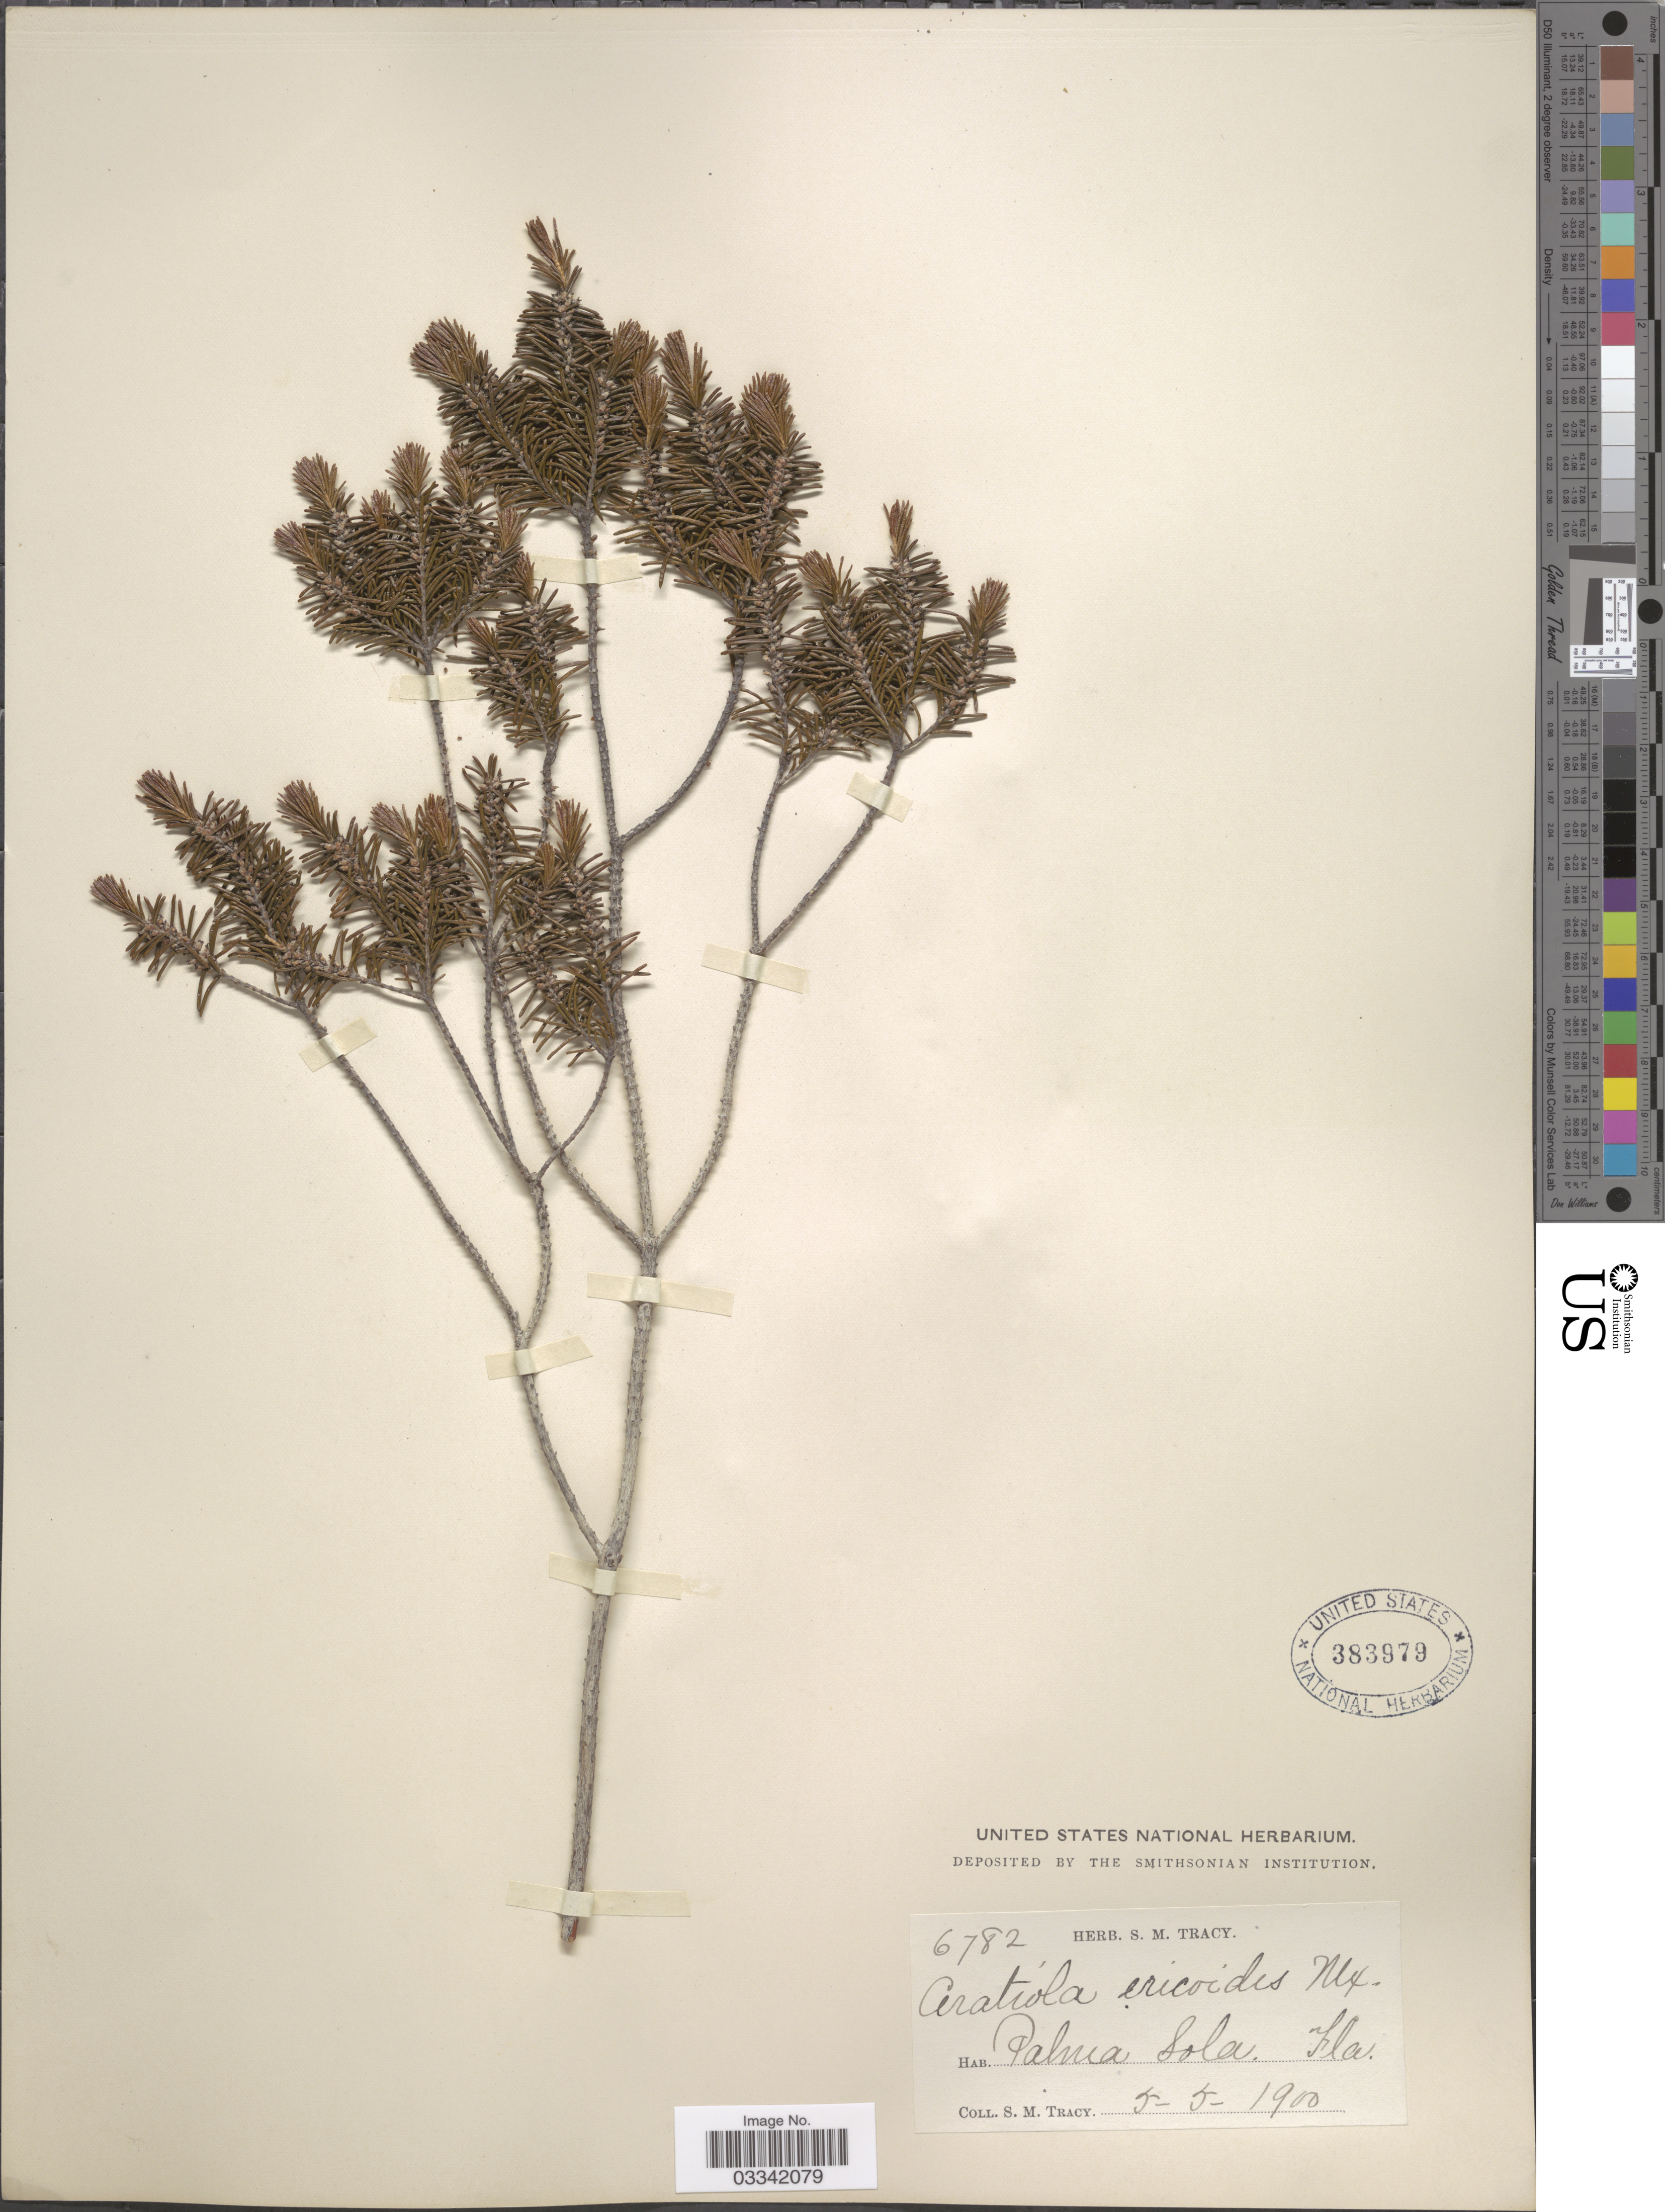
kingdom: Plantae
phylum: Tracheophyta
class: Magnoliopsida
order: Ericales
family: Ericaceae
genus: Ceratiola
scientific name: Ceratiola ericoides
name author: Michx.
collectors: S. M. Tracy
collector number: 6782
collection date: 1900-05-05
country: United States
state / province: Florida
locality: Palma Sola.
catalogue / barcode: US 383979